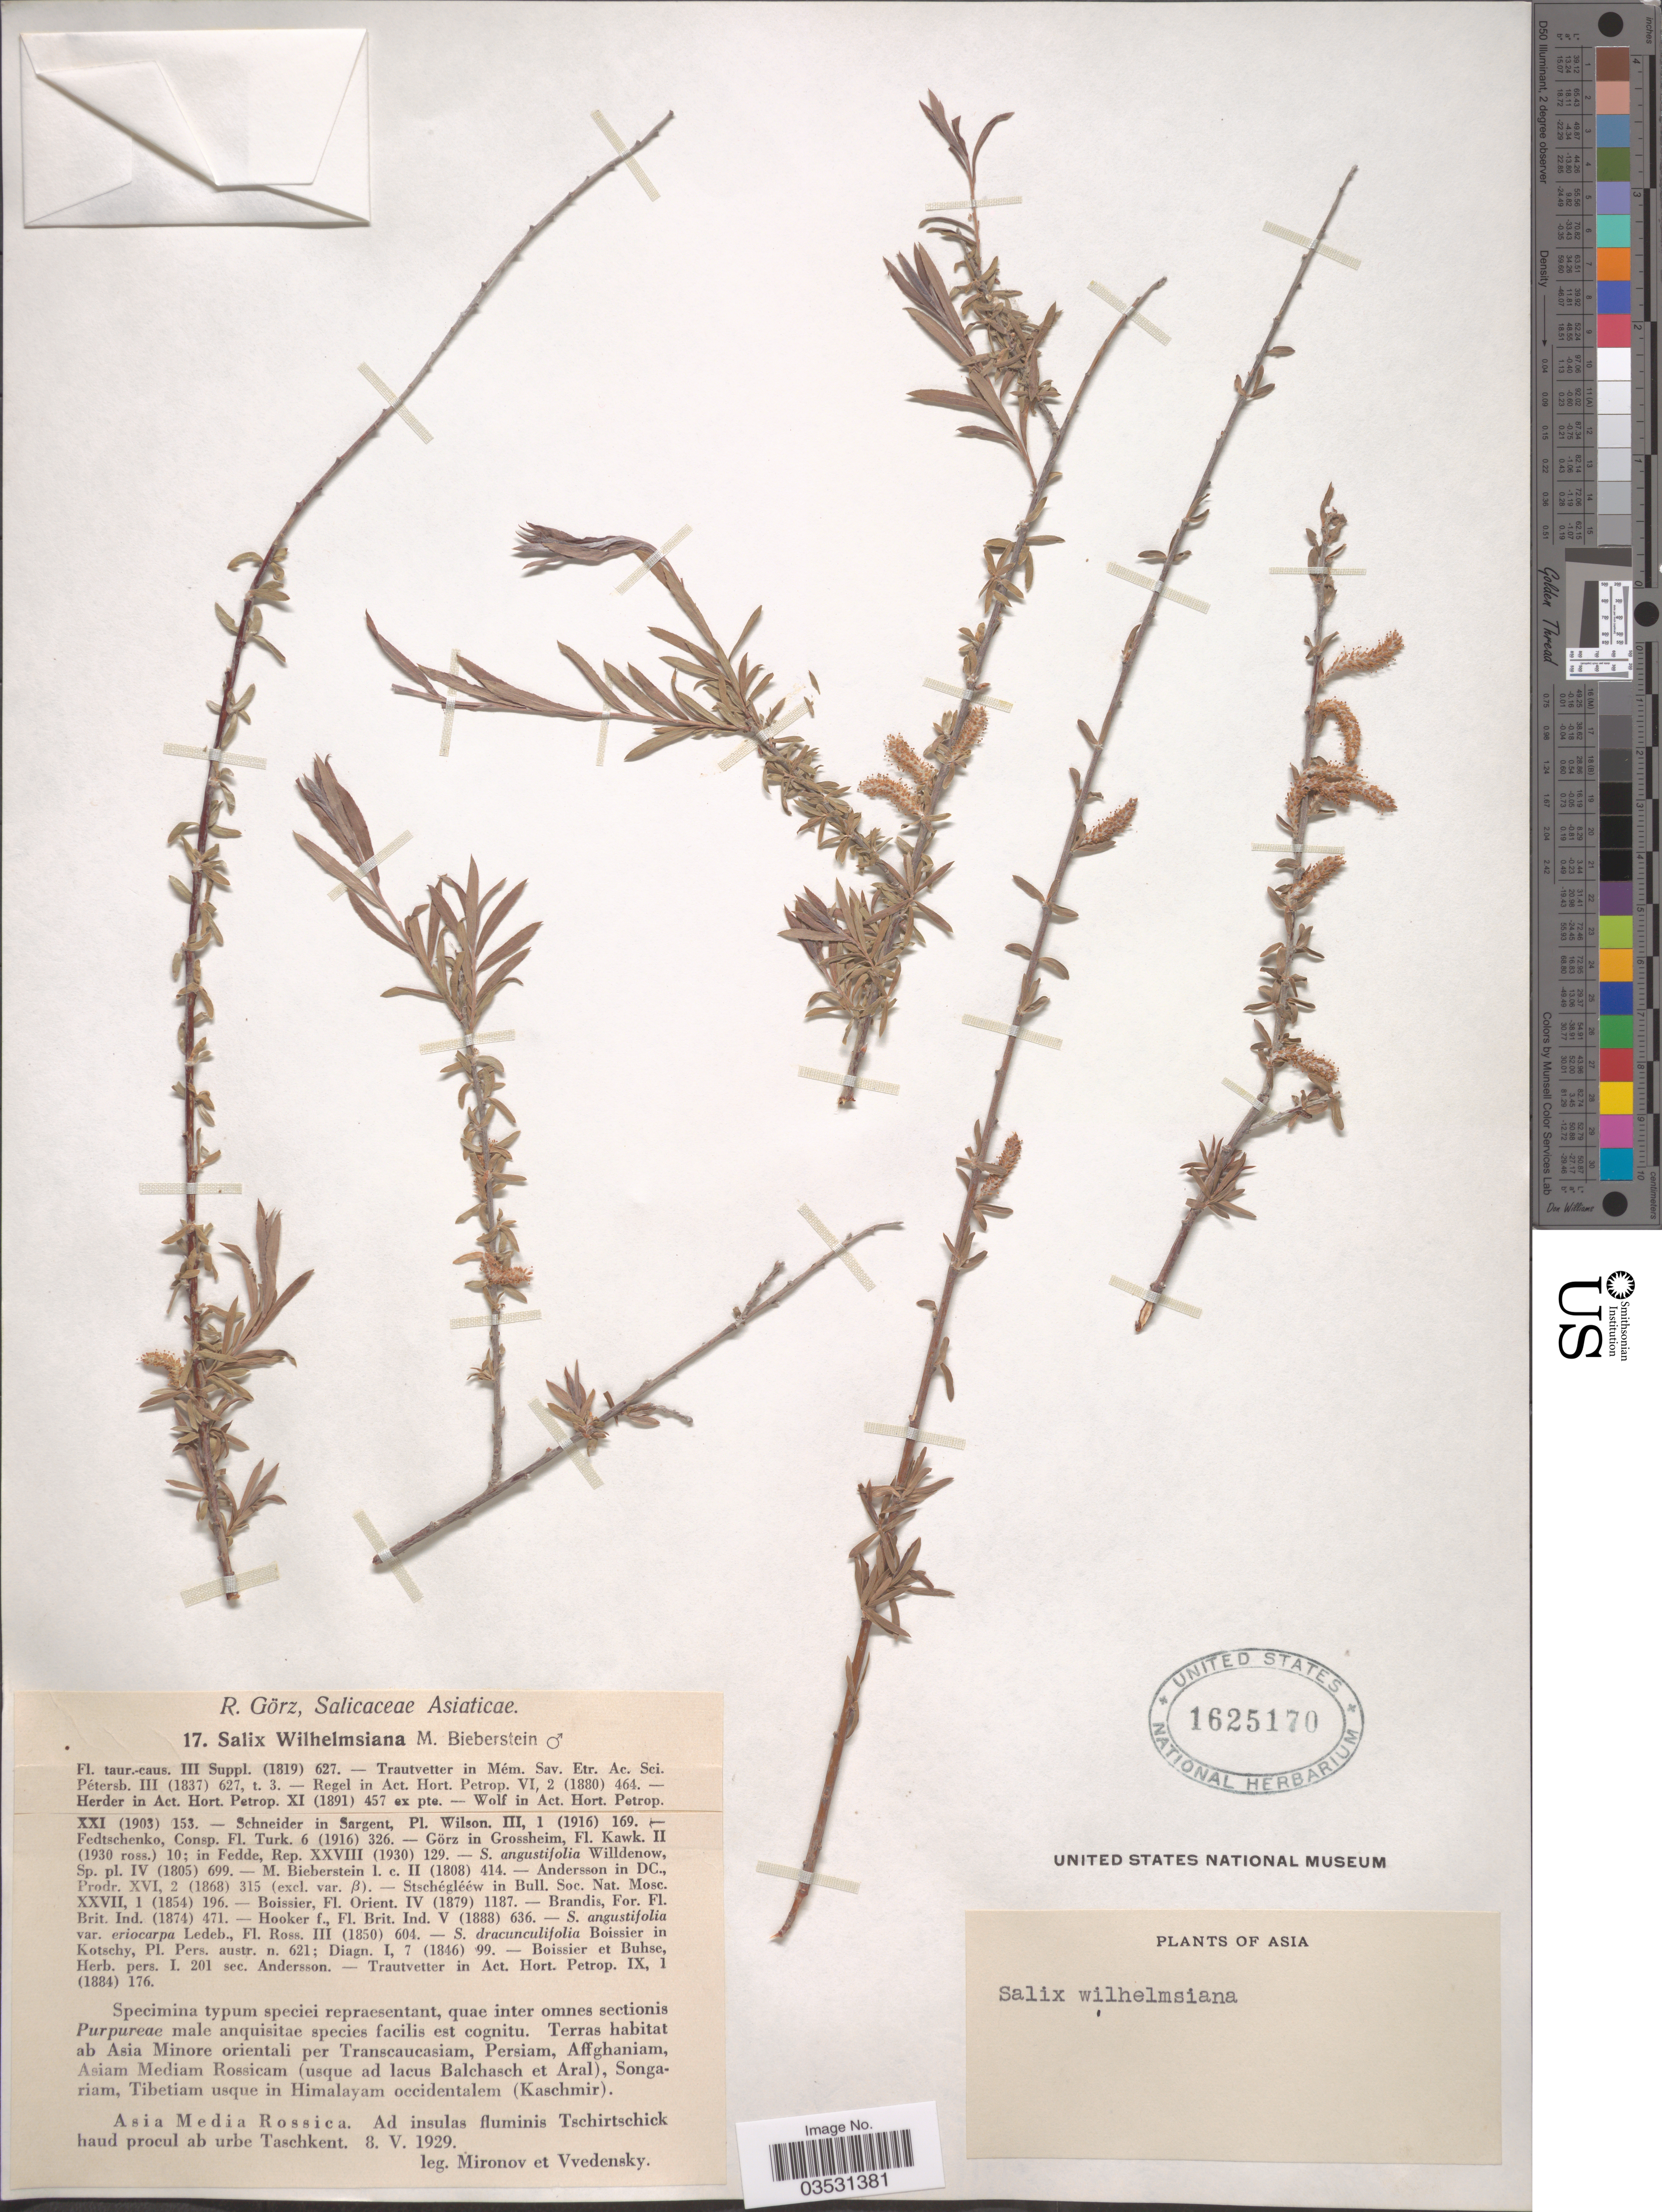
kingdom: Plantae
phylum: Tracheophyta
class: Magnoliopsida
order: Malpighiales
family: Salicaceae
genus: Salix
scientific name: Salix wilhelmsiana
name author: M. Bieb.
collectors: Mironov & Vvedensky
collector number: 17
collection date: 1929-05-08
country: Uzbekistan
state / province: Toshkent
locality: Asia Media Rossica. Ad insulas fluminis Tschirtschick haud procul ab urbe Taschkent.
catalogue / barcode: US 1625170